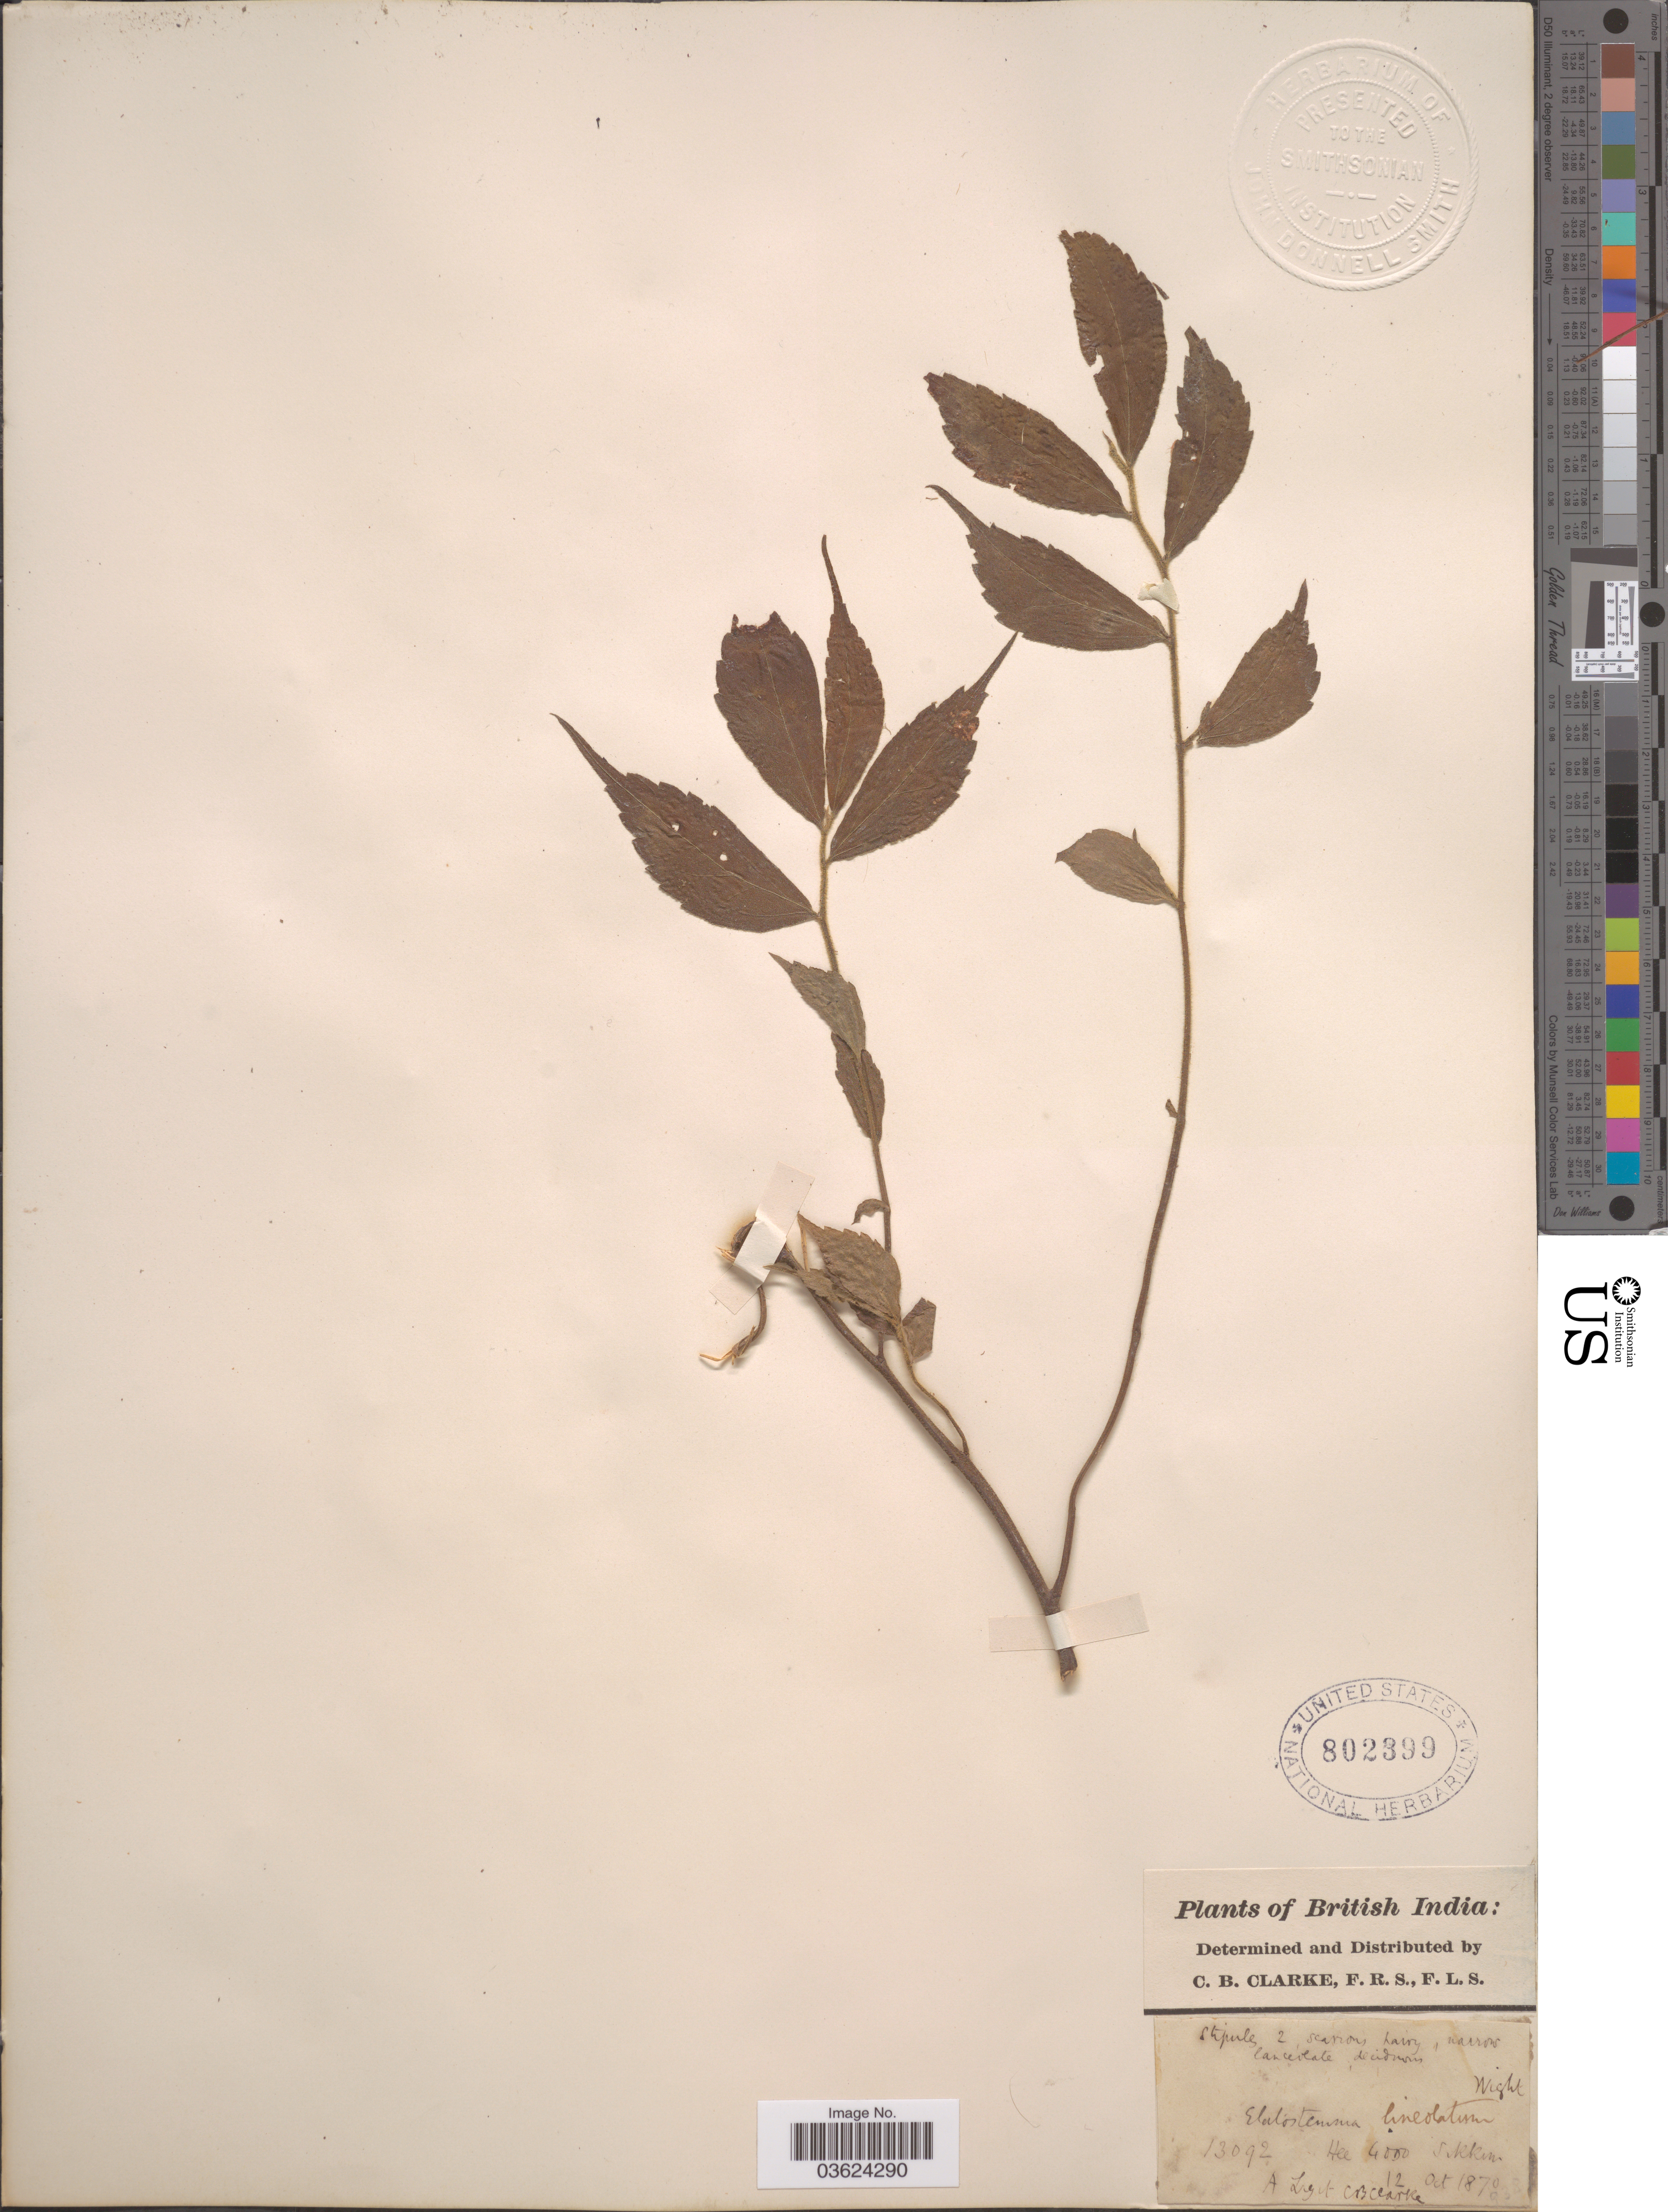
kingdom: Plantae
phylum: Tracheophyta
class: Magnoliopsida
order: Rosales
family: Urticaceae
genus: Elatostema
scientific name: Elatostema lineolatum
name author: Wight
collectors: C. B. Clarke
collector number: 13092A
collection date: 1870-10-12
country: India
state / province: Sikkim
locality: British India. Hee.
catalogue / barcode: US 802399